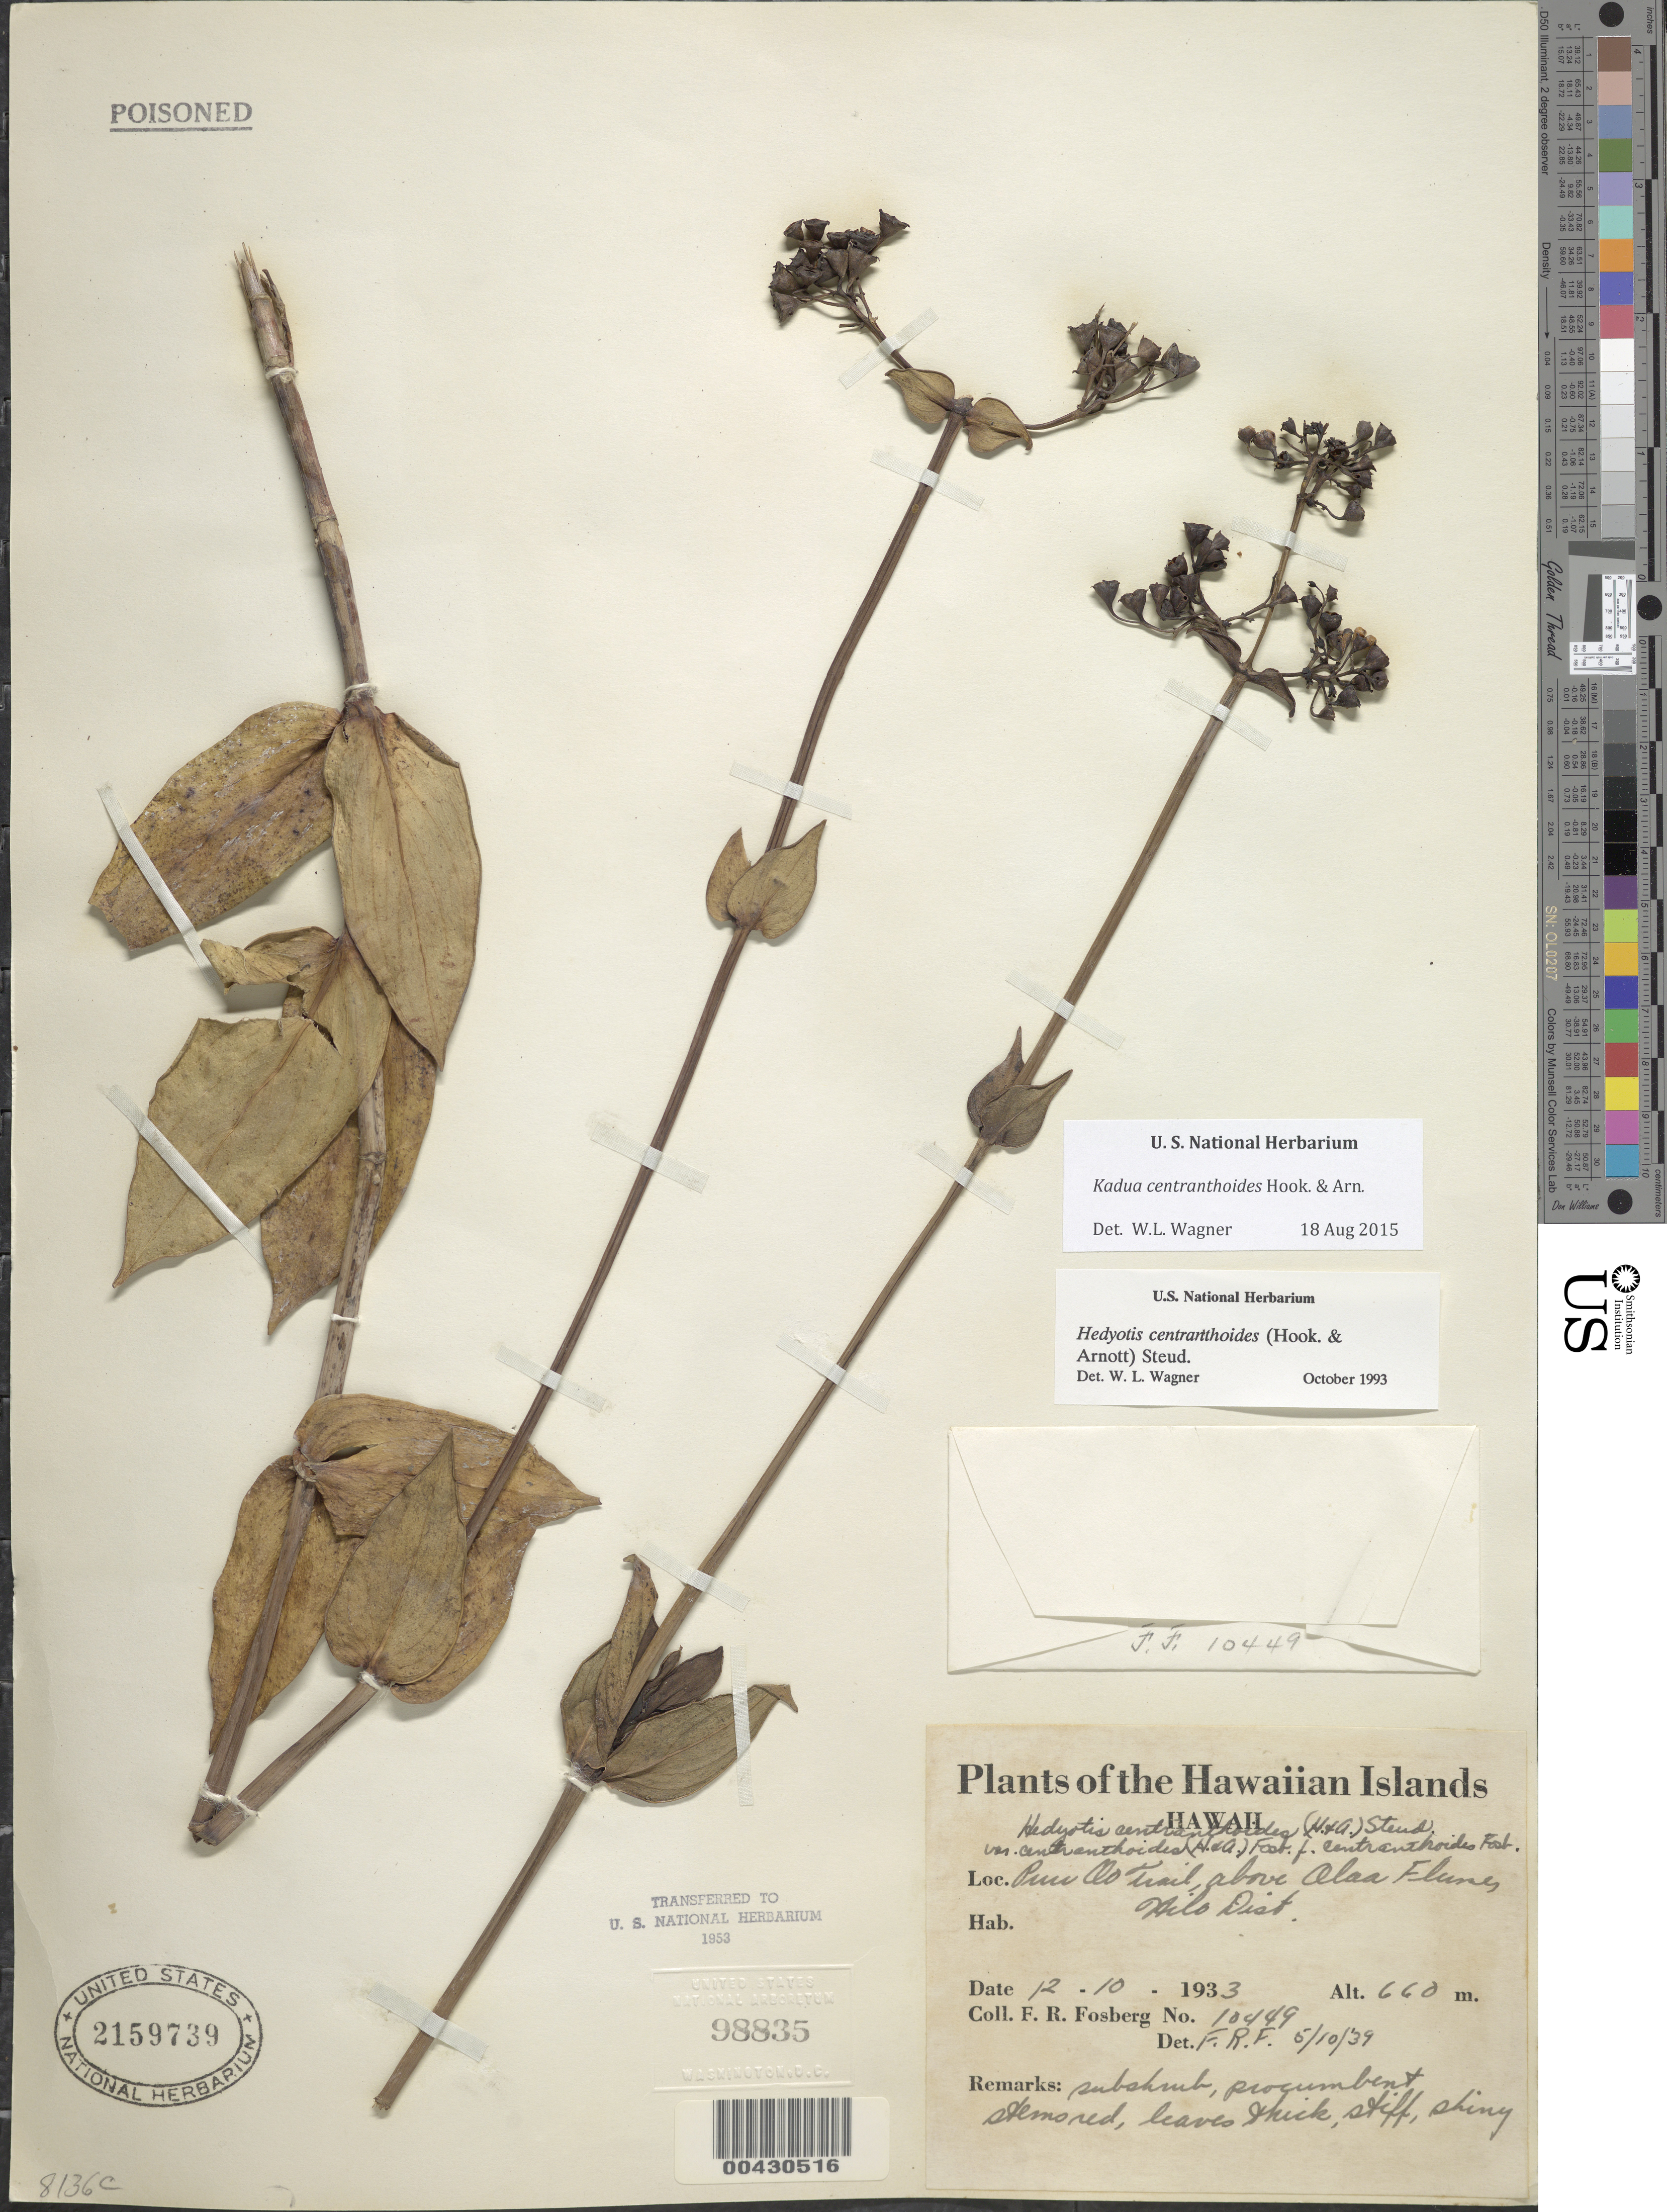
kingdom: Plantae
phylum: Tracheophyta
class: Magnoliopsida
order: Gentianales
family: Rubiaceae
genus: Kadua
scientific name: Kadua centranthoides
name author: Hook. & Arn.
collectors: F. R. Fosberg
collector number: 10449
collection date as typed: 12 Oct 1933 or 10 Dec 1933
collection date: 1933-10-12 or 1933-12-10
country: United States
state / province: Hawaii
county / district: Hawaii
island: Hawaii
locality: Puu Oo Trail, above Olaa Flume, Hilo District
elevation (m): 660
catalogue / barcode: US 2159739